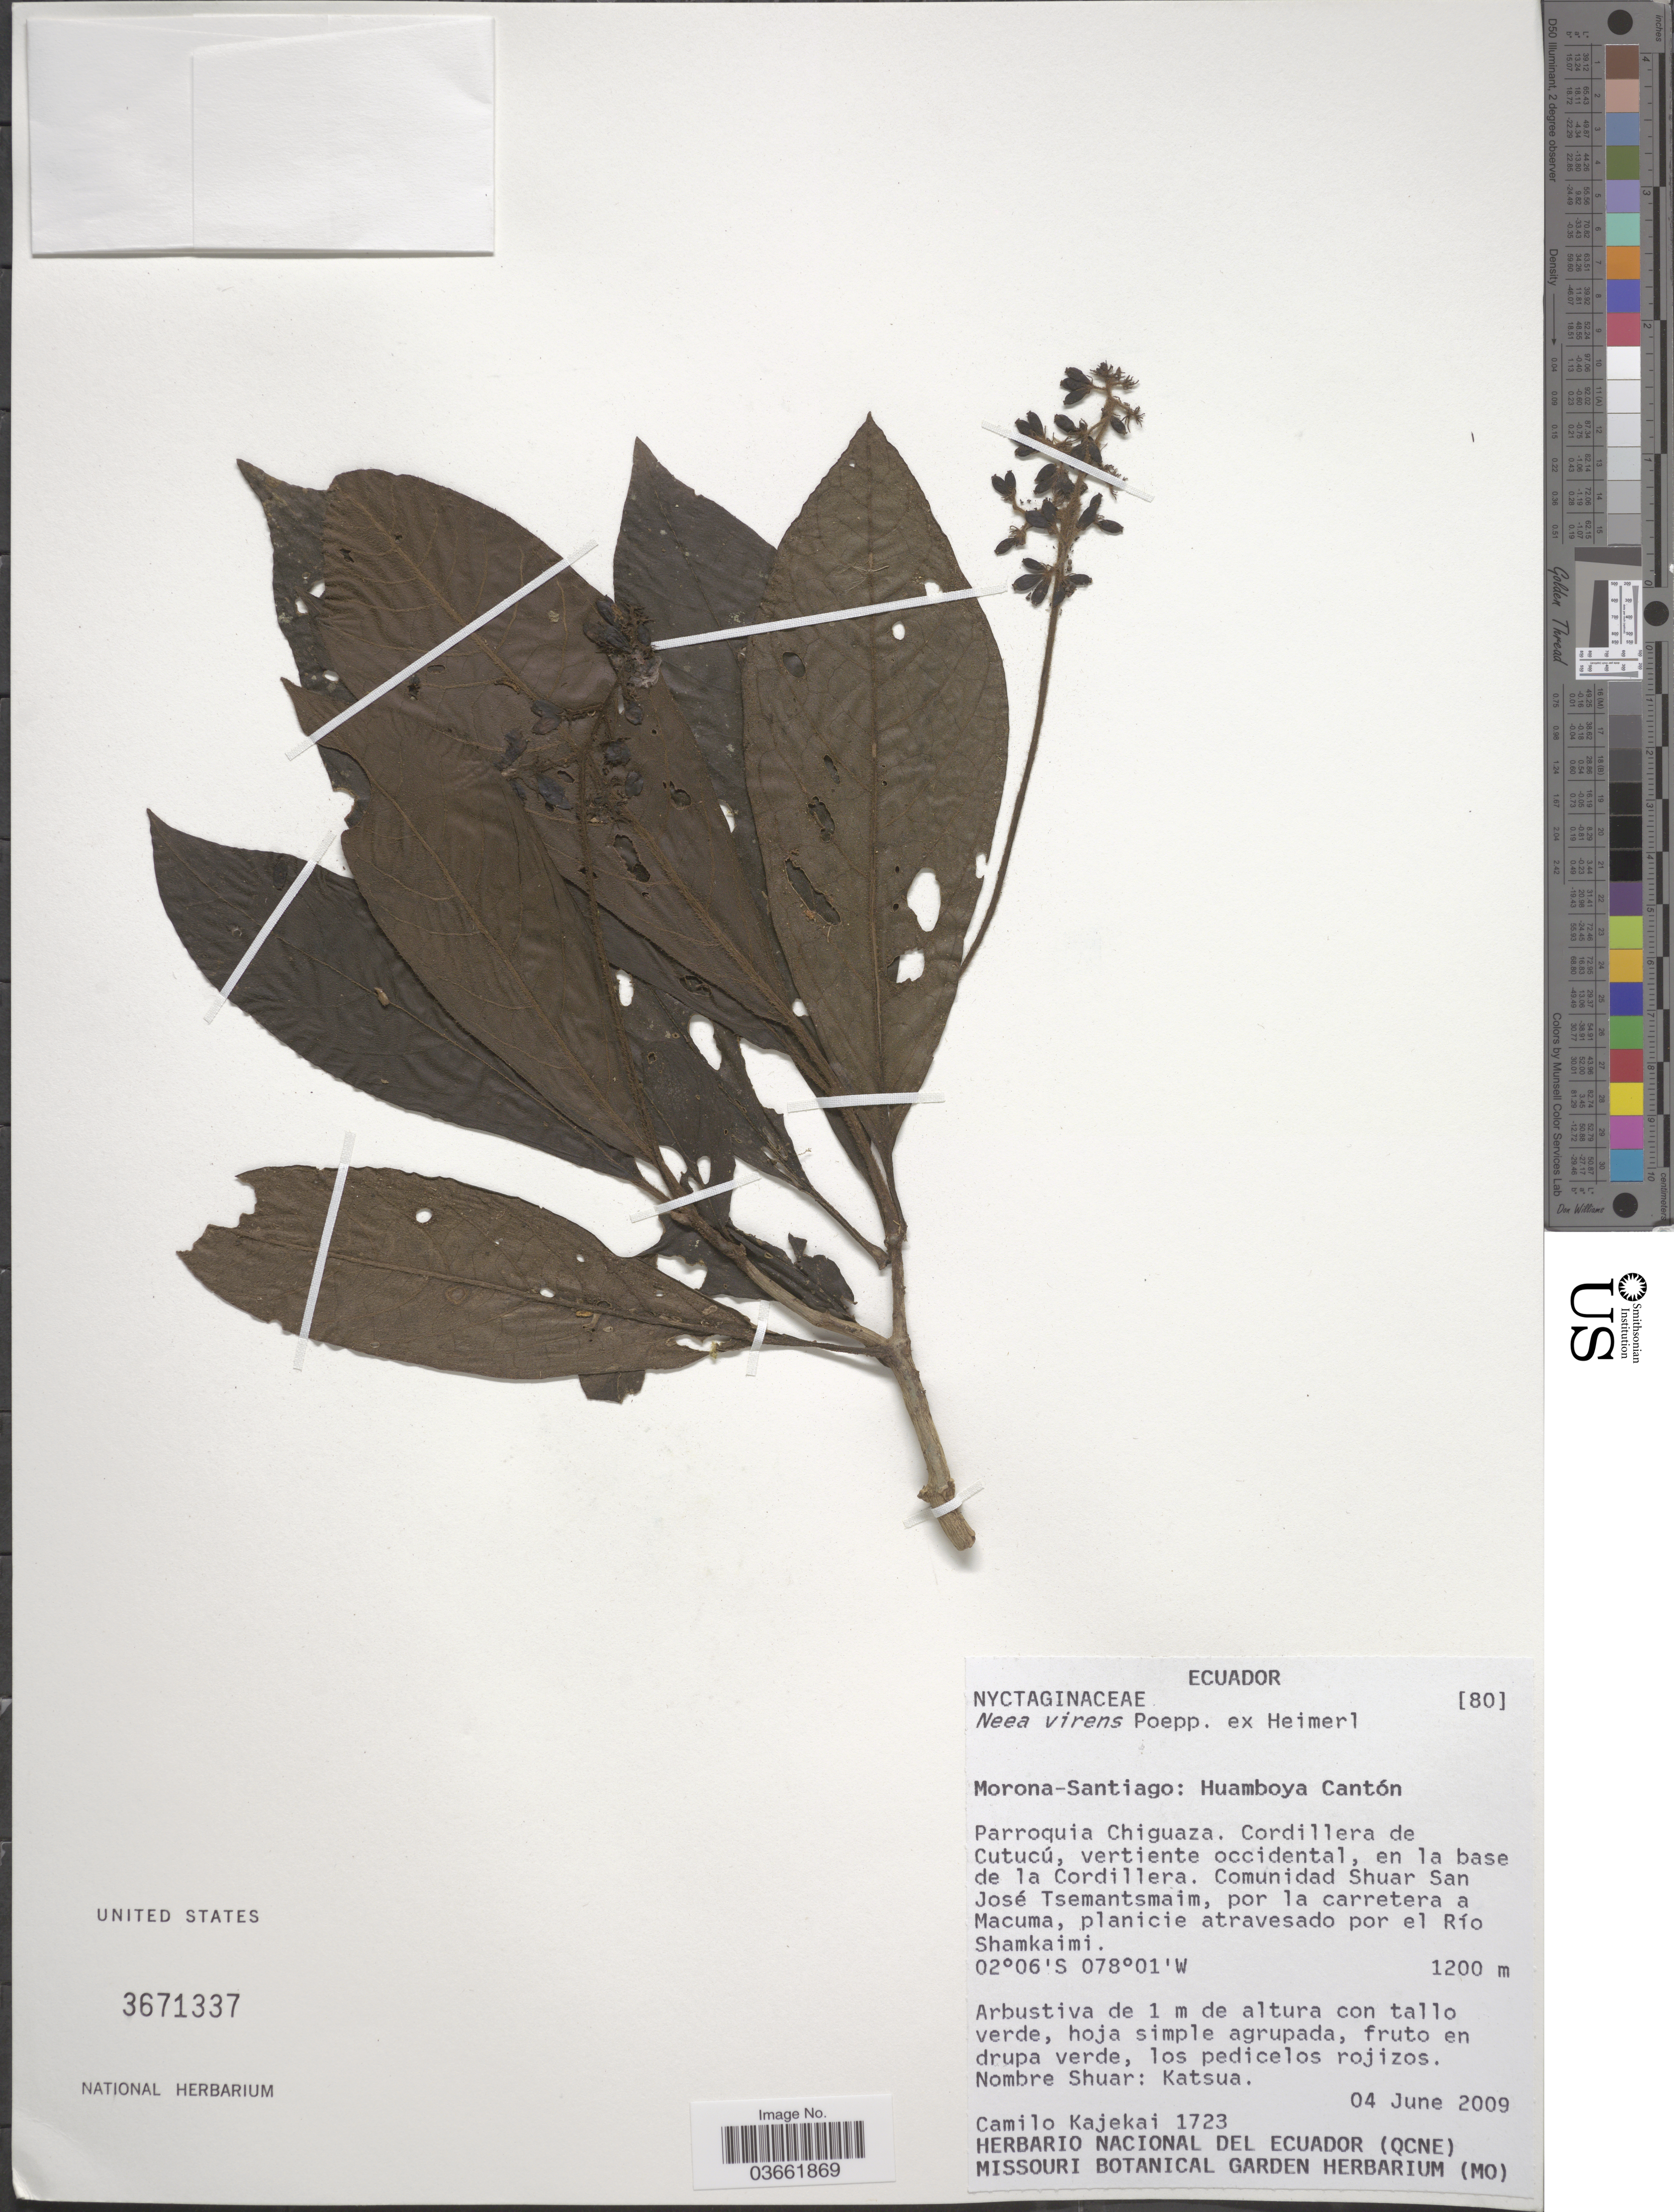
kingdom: Plantae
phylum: Tracheophyta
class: Magnoliopsida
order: Caryophyllales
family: Nyctaginaceae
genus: Neea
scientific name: Neea virens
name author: Poepp. ex Heimerl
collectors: C. Kajekai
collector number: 1723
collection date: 2009-06-04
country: Ecuador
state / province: Morona-Santiago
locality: Huamboya Cantón. Parroquia Chiguaza. Cordillera de Cutucú, vertiente occidental, en la base de la Cordillera. Comunidad Shuar San José Tsemantsmaim, por la carretera a Macuma, planicie atravesado por el Río Shamkaimi.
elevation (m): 1200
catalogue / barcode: US 3671337